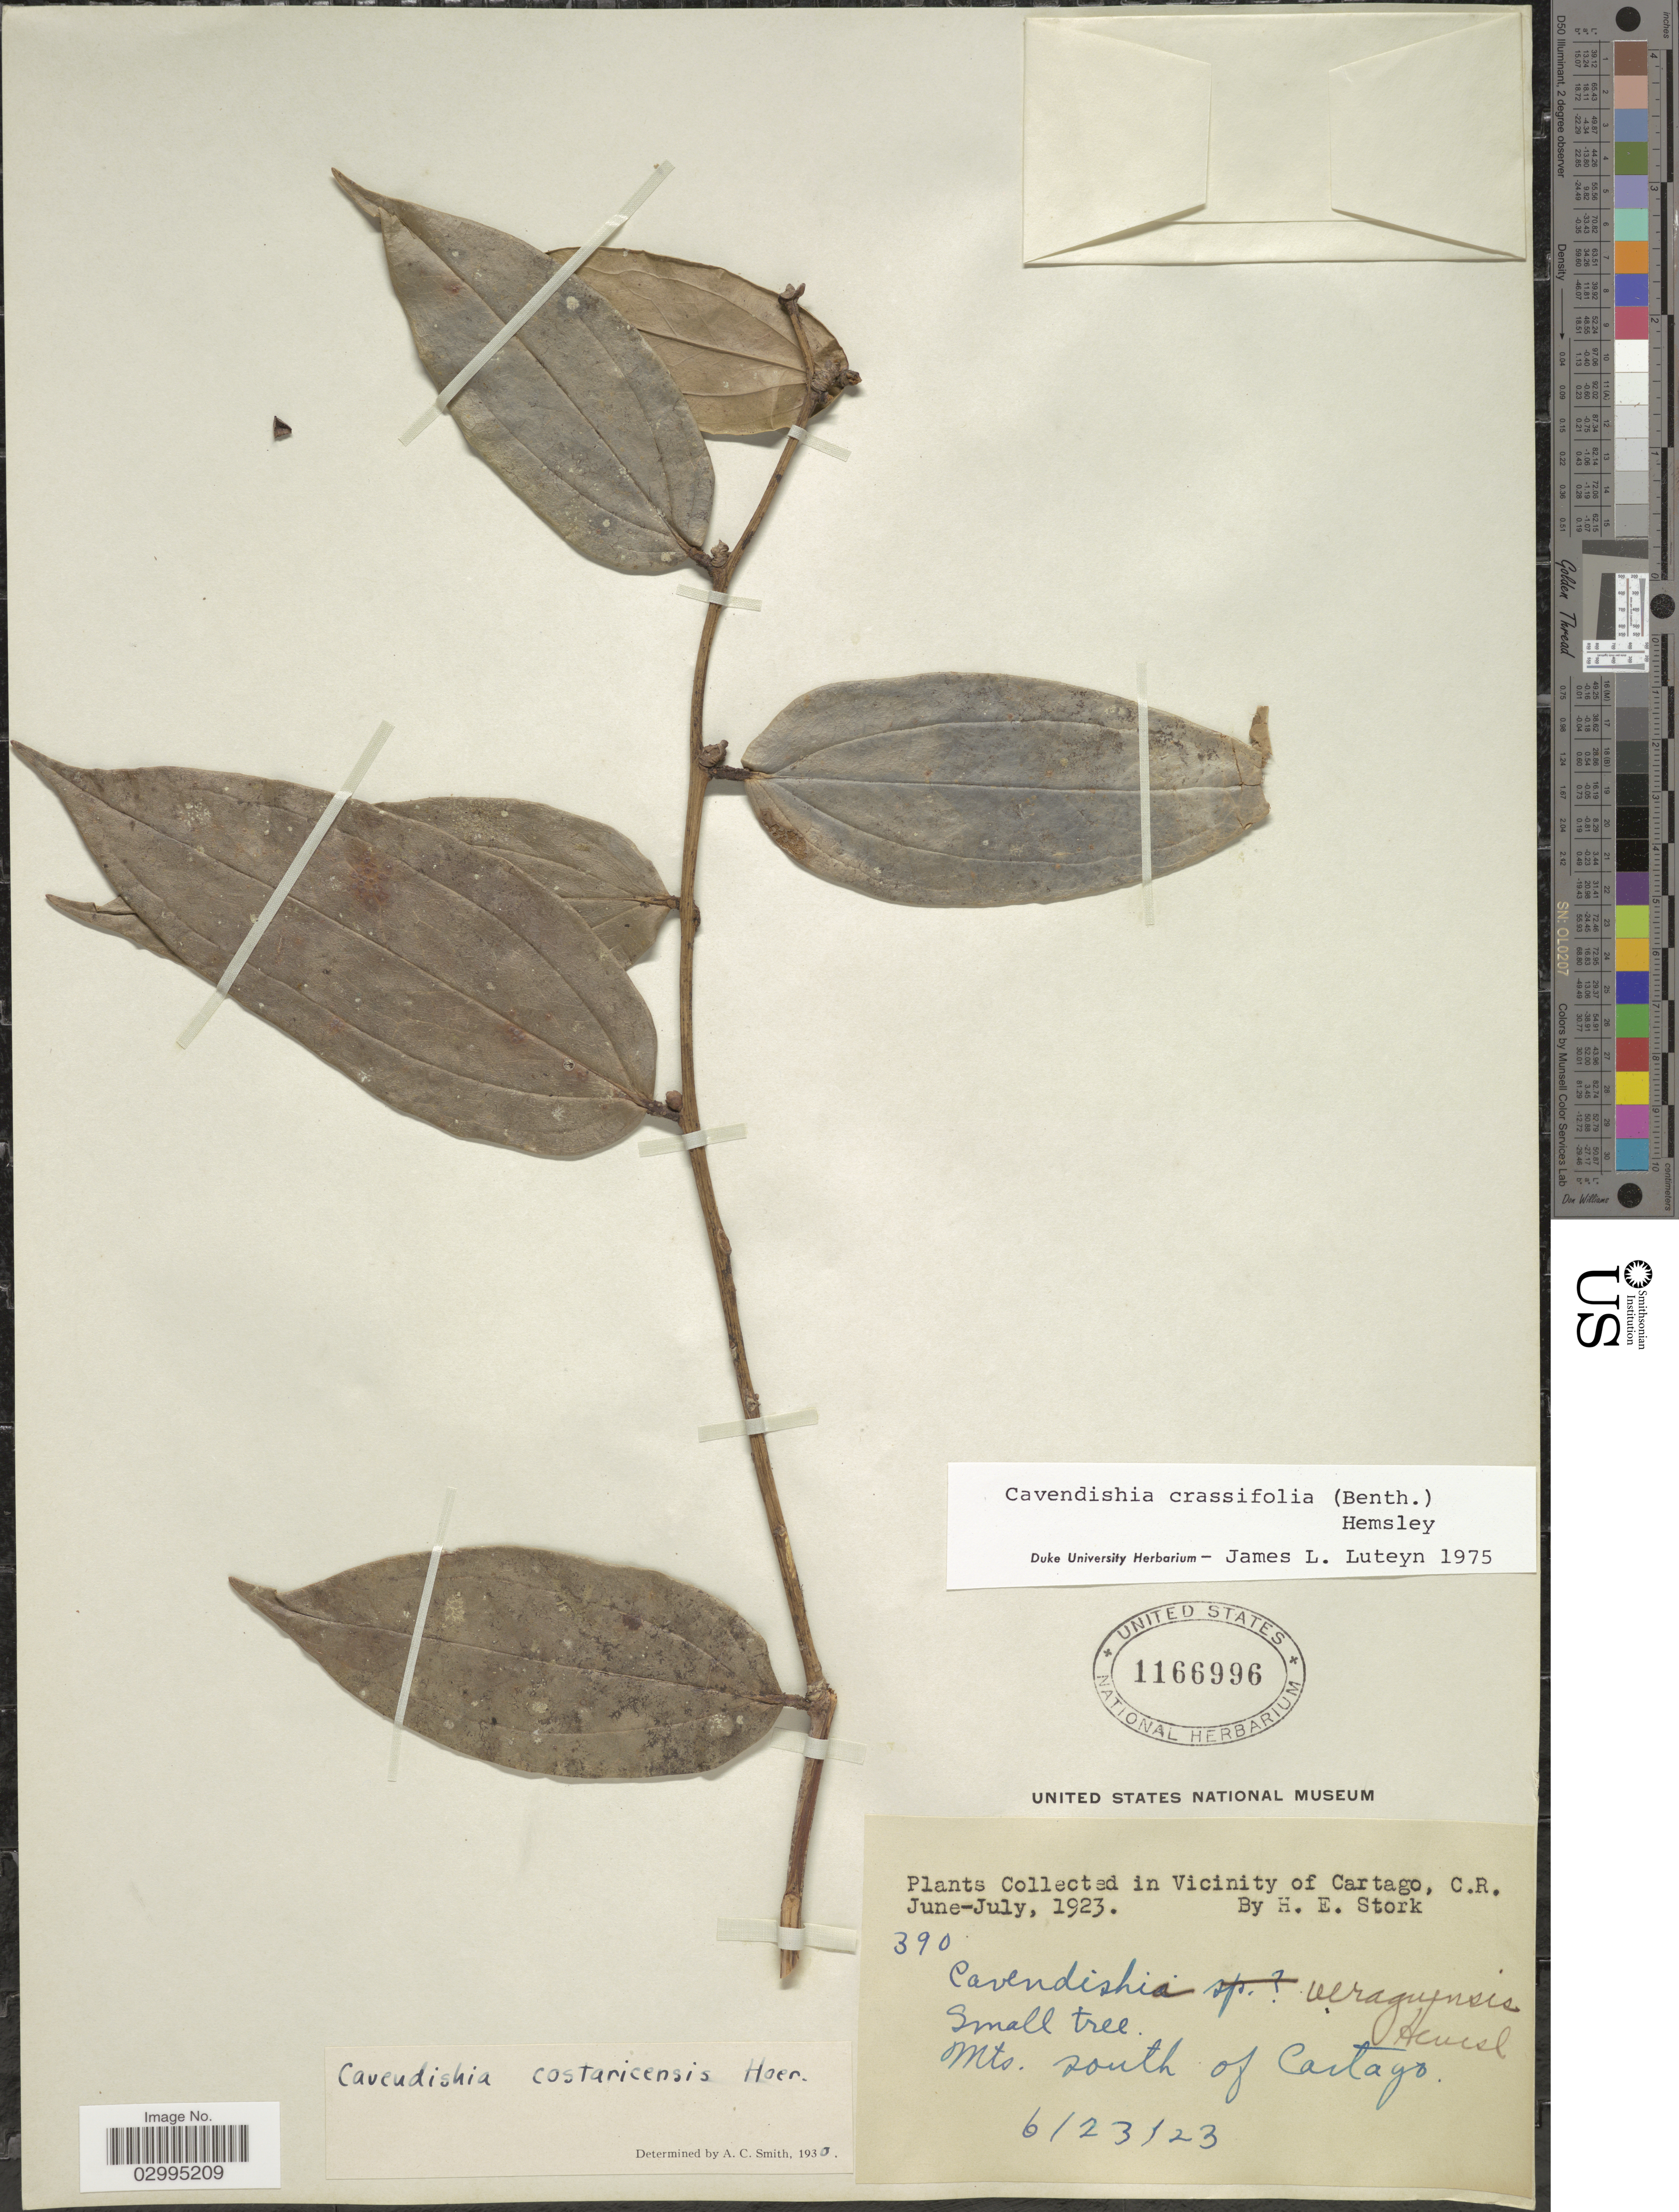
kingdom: Plantae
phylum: Tracheophyta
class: Magnoliopsida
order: Ericales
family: Ericaceae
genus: Cavendishia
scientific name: Cavendishia crassifolia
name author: (Benth.) Hemsl.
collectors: H. E. Stork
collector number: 390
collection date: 1923-06-23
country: Costa Rica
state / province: Cartago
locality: Vicinity of Cartago. Mts. south of Cartago.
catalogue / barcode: US 1166996